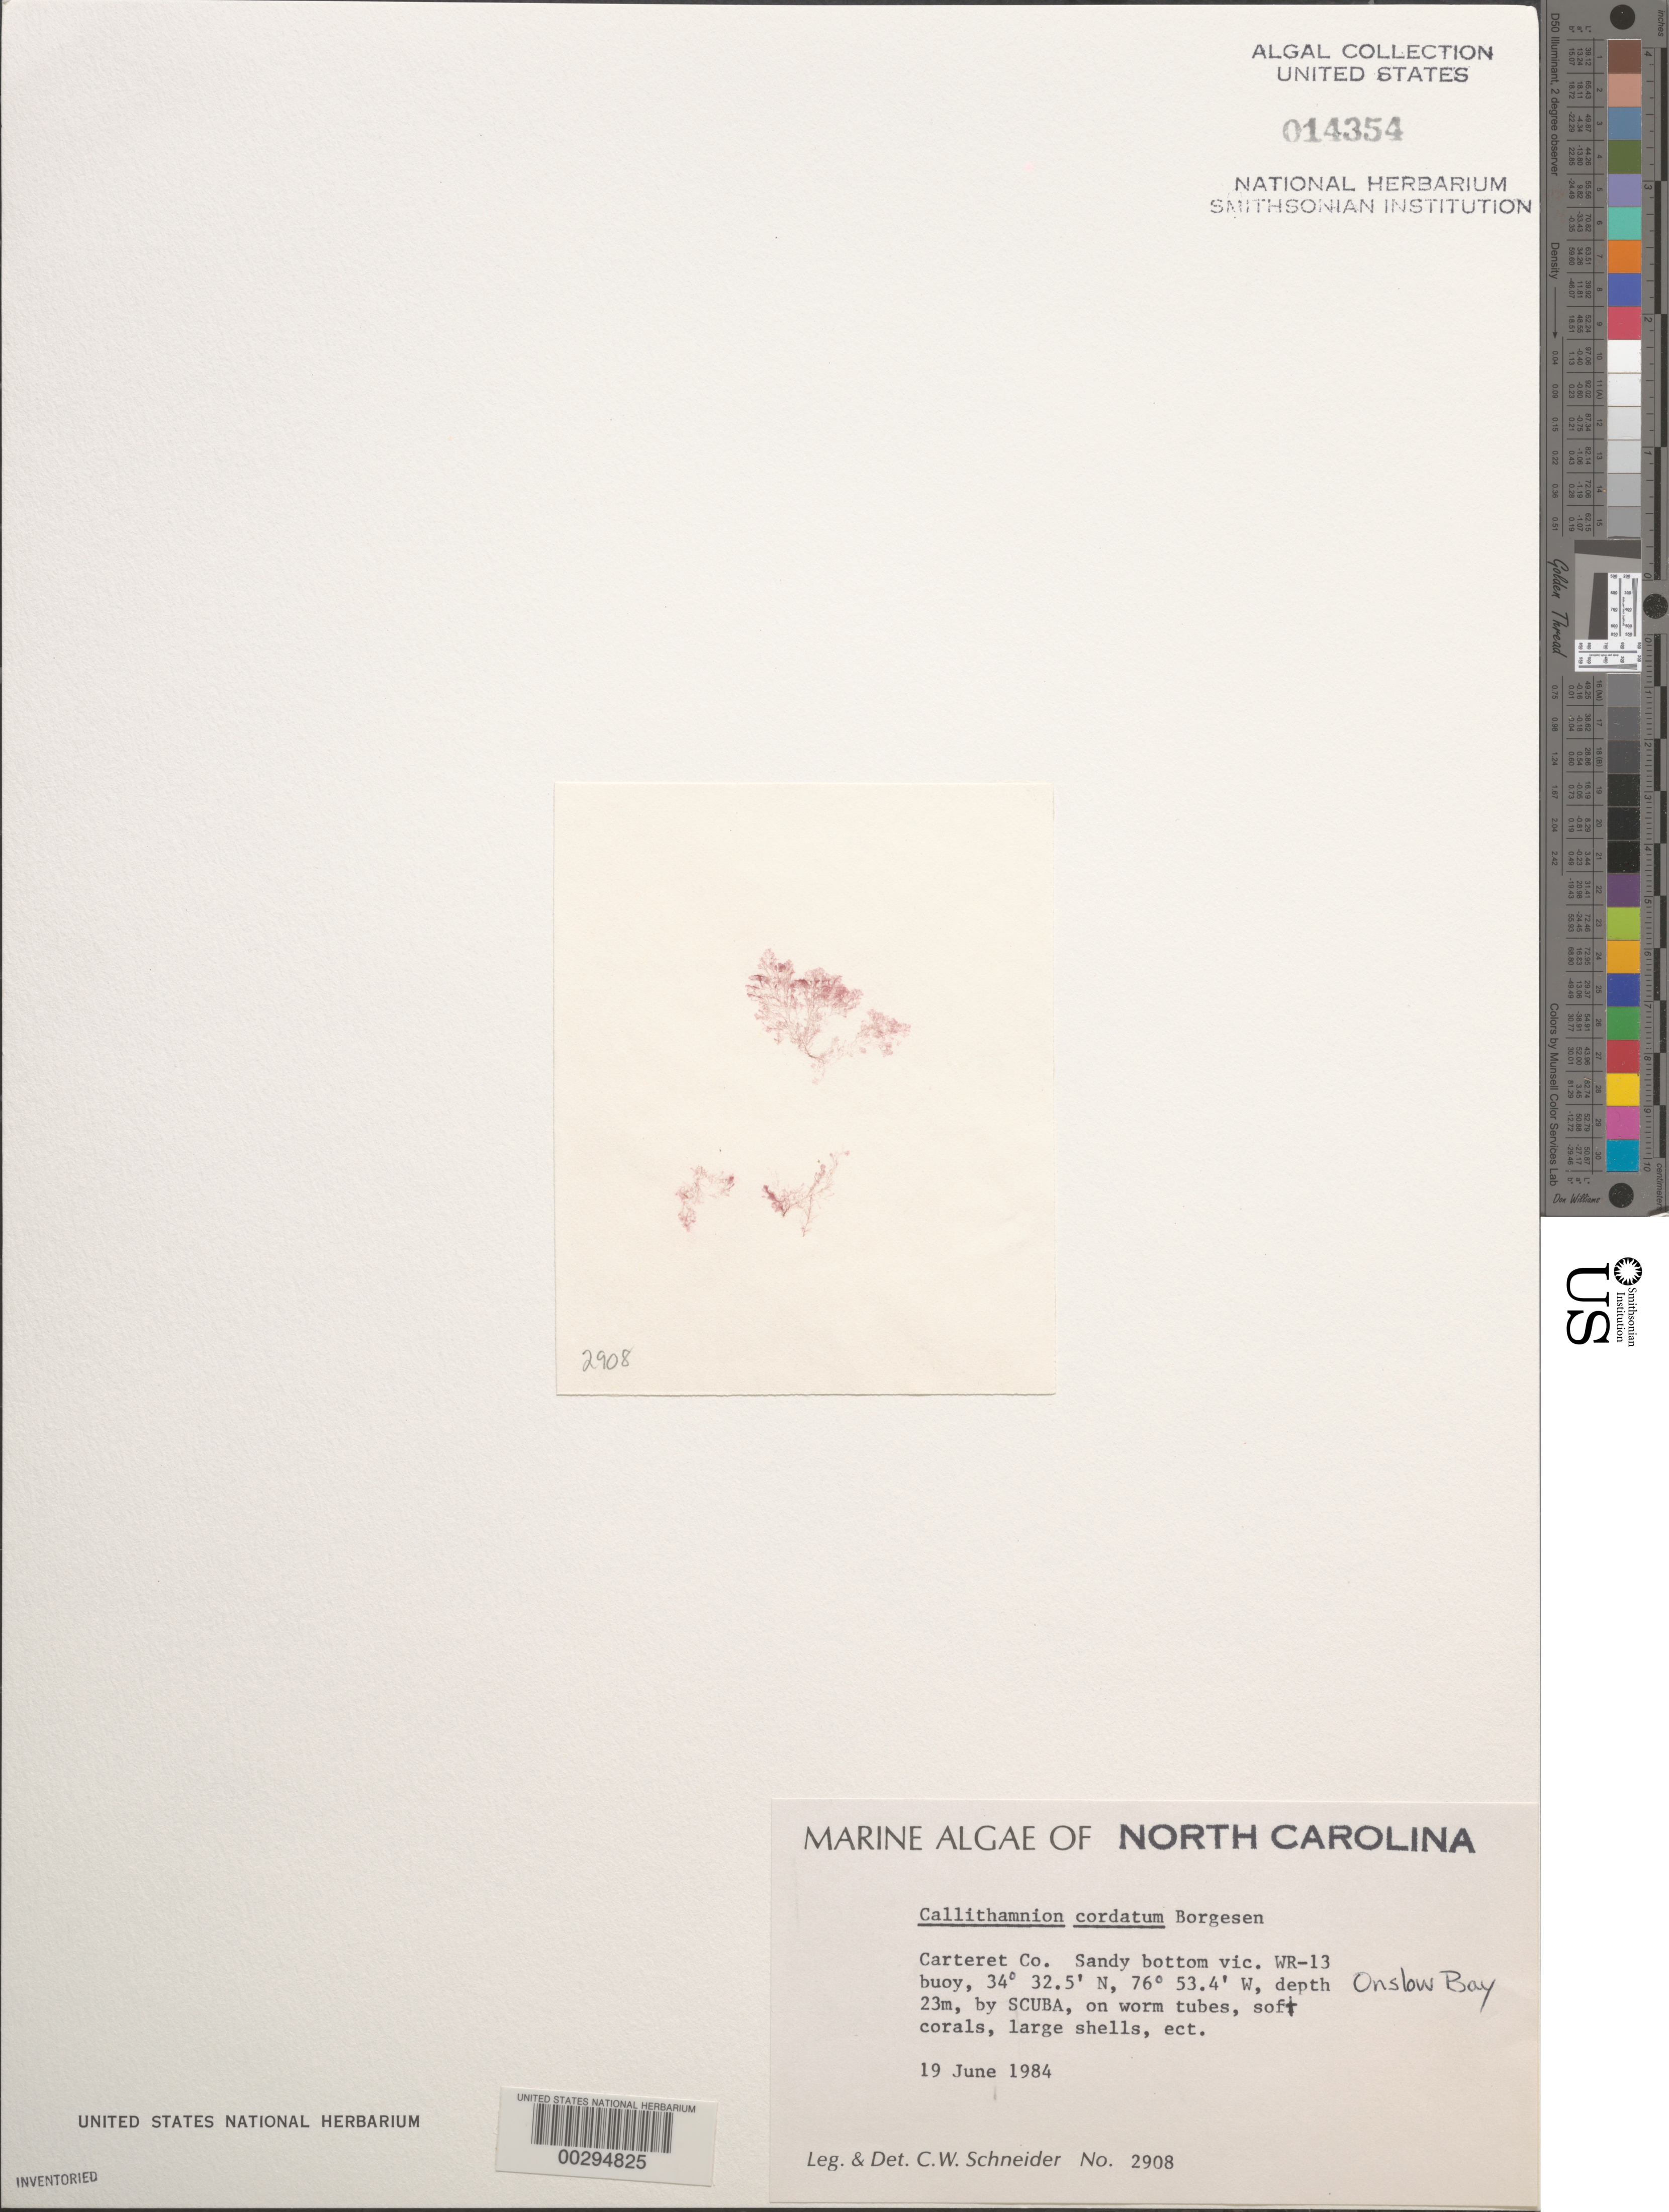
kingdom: Plantae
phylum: Rhodophyta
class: Florideophyceae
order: Ceramiales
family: Callithamniaceae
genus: Aglaothamnion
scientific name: Aglaothamnion cordatum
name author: (Børgesen) Feldm.-Maz.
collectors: C. W. Schneider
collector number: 2908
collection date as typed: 19 Jun 1984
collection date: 1984-06-19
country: United States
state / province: North Carolina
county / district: Carteret County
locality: Onslow Bay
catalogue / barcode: US 14354